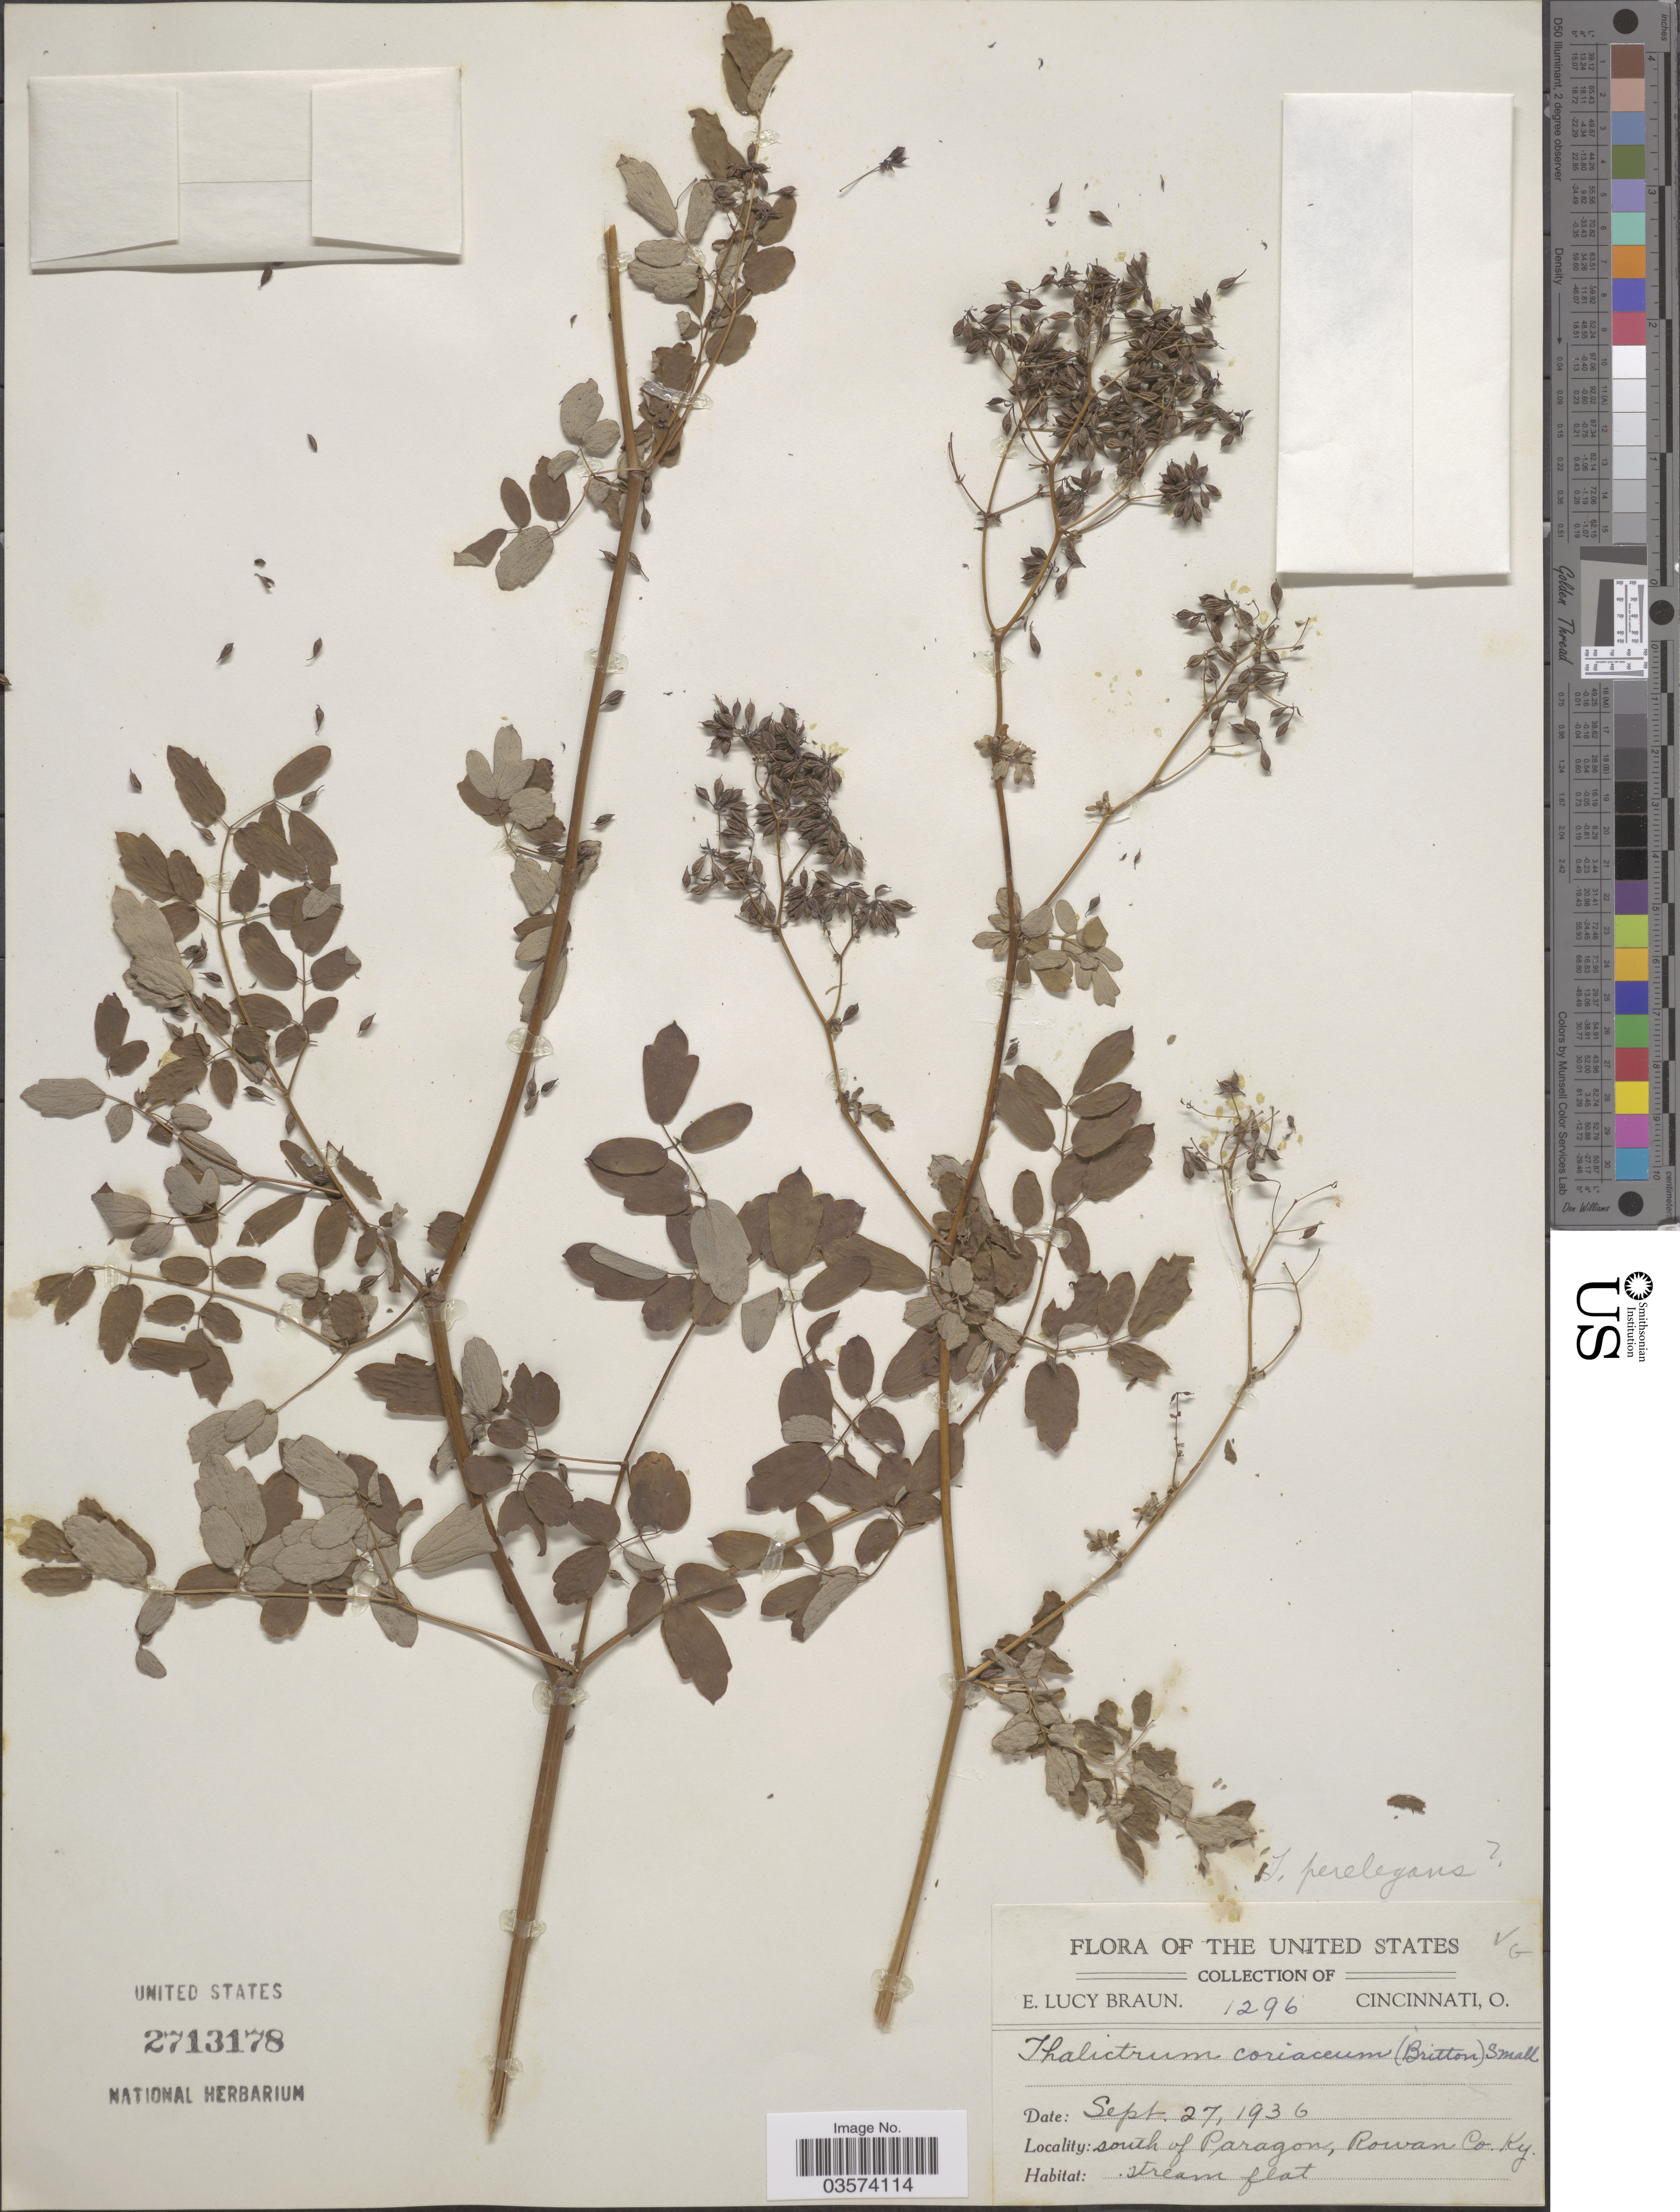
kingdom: Plantae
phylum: Tracheophyta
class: Magnoliopsida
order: Ranunculales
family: Ranunculaceae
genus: Thalictrum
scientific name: Thalictrum perelegans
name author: Greene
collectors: E. L. Braun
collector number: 1296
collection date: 1936-09-27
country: United States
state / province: Kentucky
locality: South of Paragon, Rowan Co.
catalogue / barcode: US 2713178